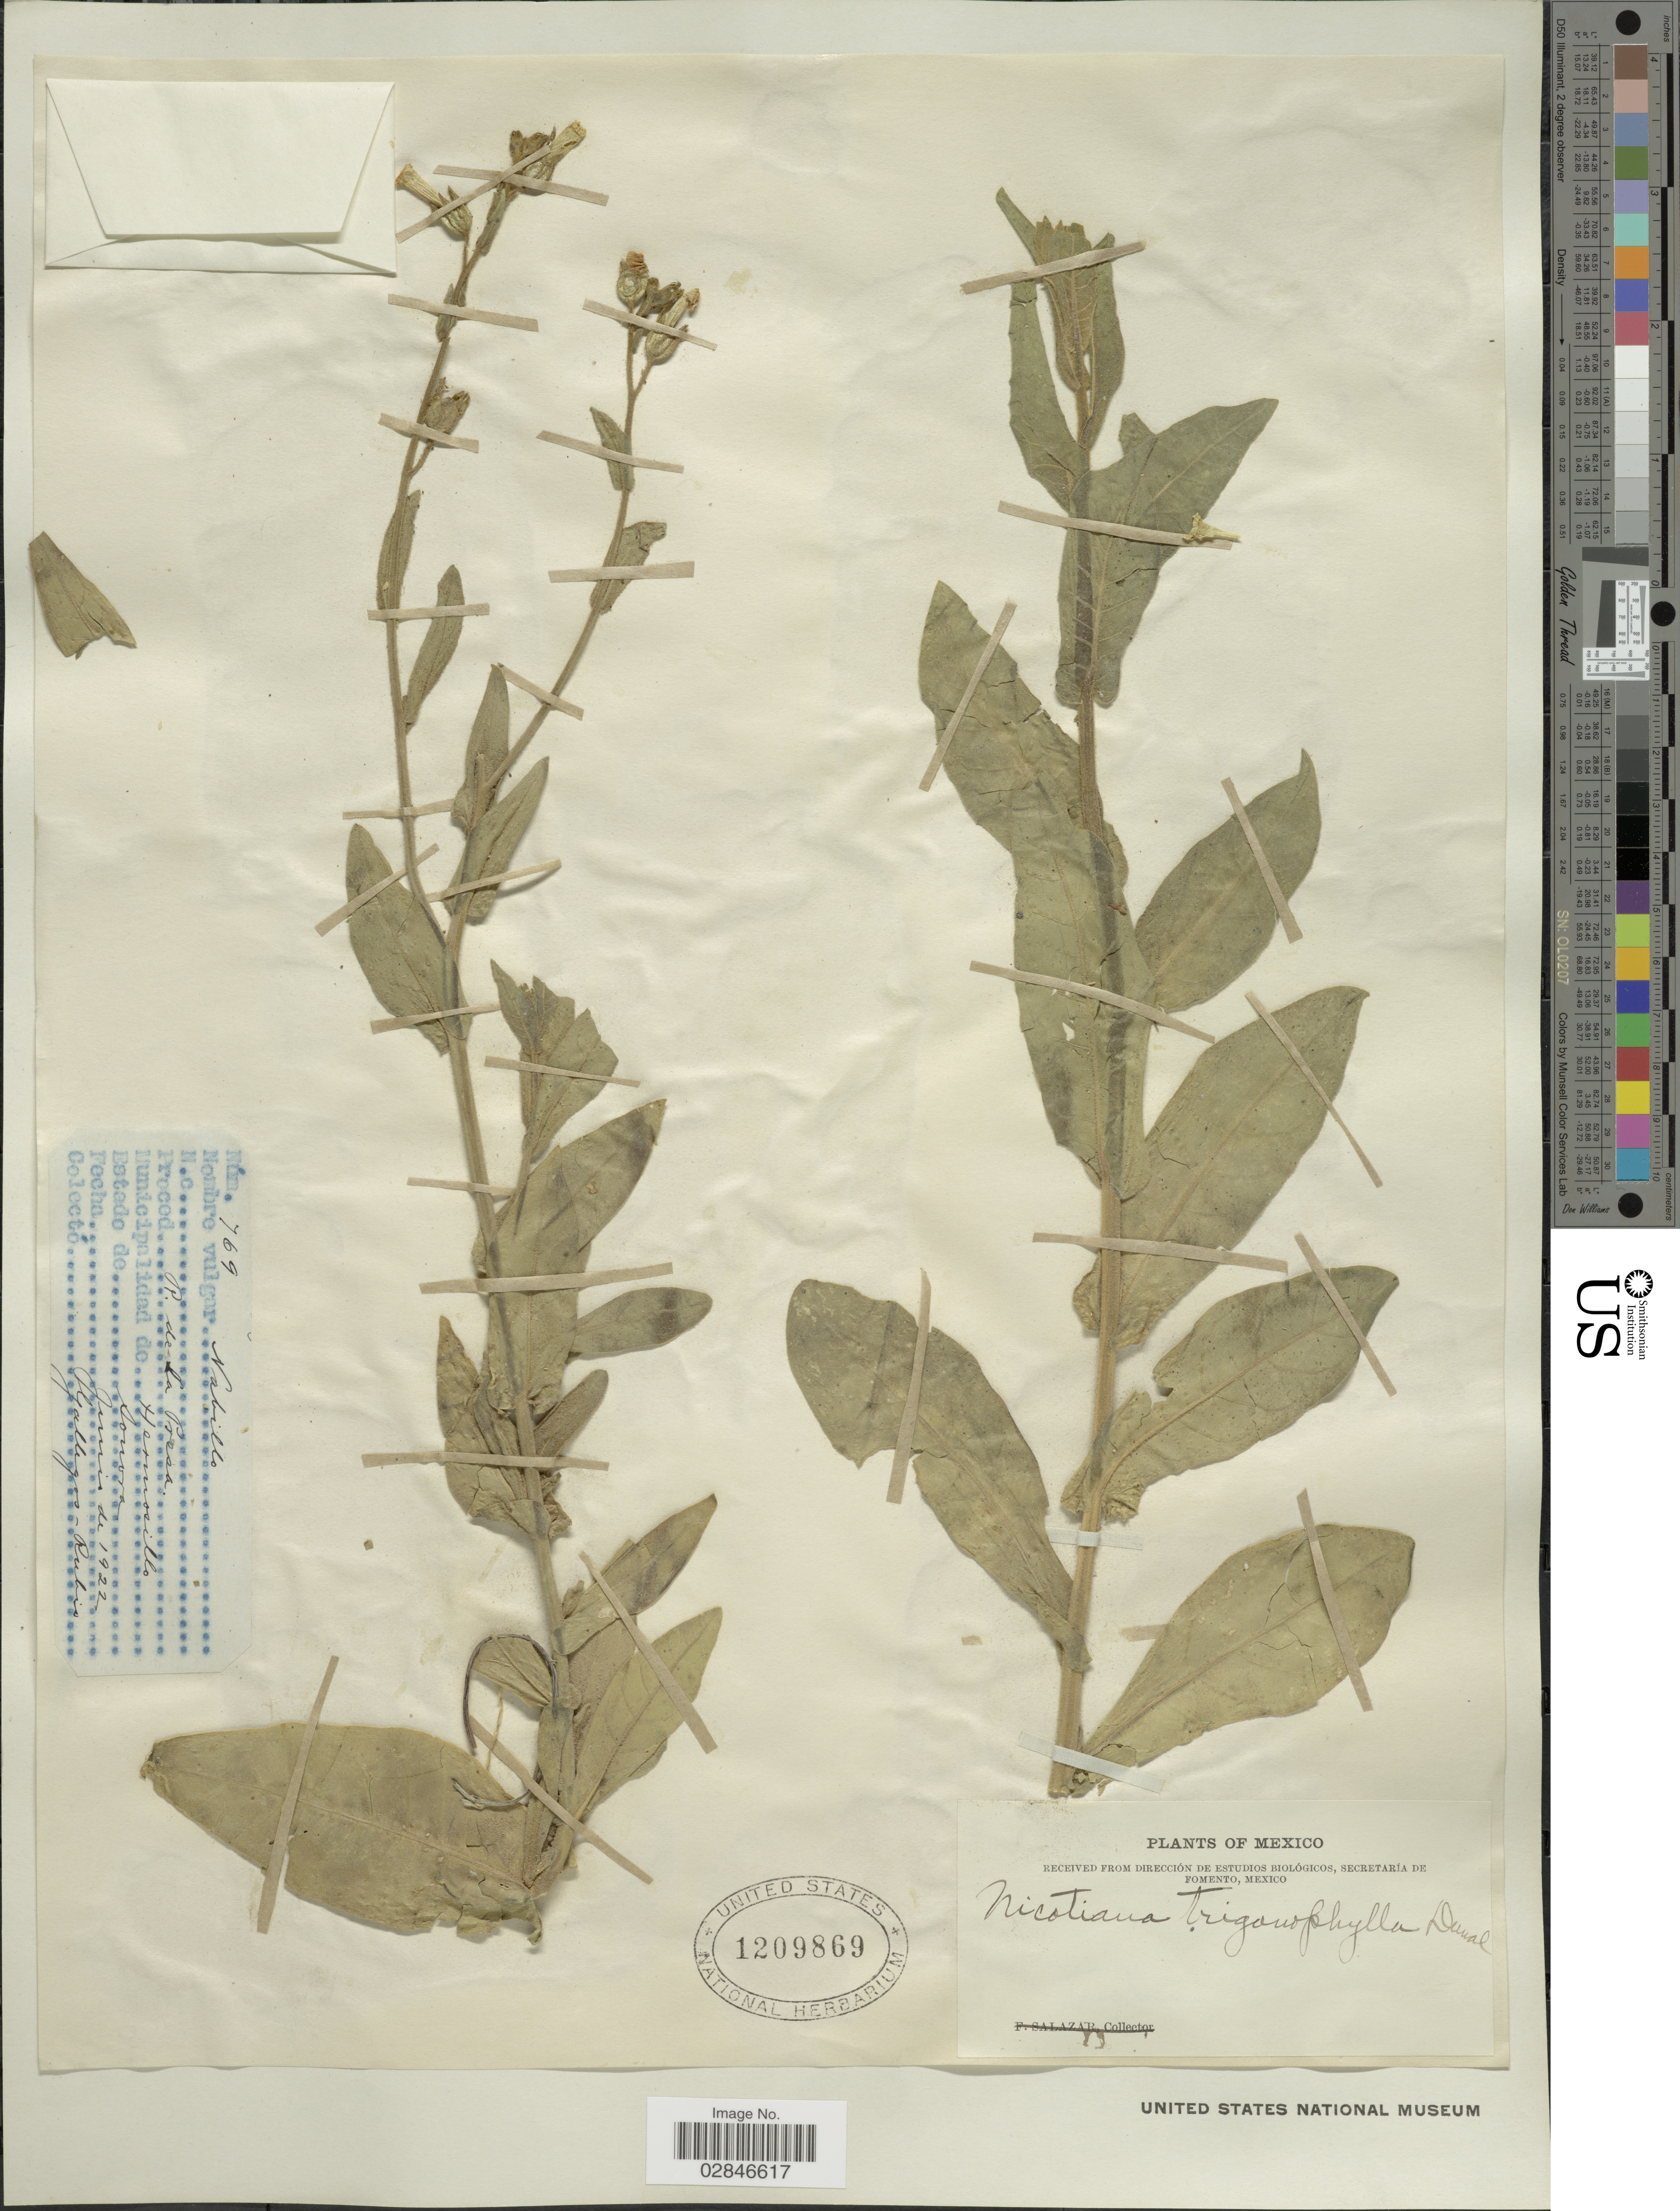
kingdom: Plantae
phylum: Tracheophyta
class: Magnoliopsida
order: Solanales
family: Solanaceae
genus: Nicotiana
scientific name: Nicotiana trigonophylla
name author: Dunal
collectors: Gallegos-Rubio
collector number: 769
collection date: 1922-06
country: Mexico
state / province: Sonora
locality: R. de La Presa, Municipalidad de Hermosillo.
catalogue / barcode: US 1209869